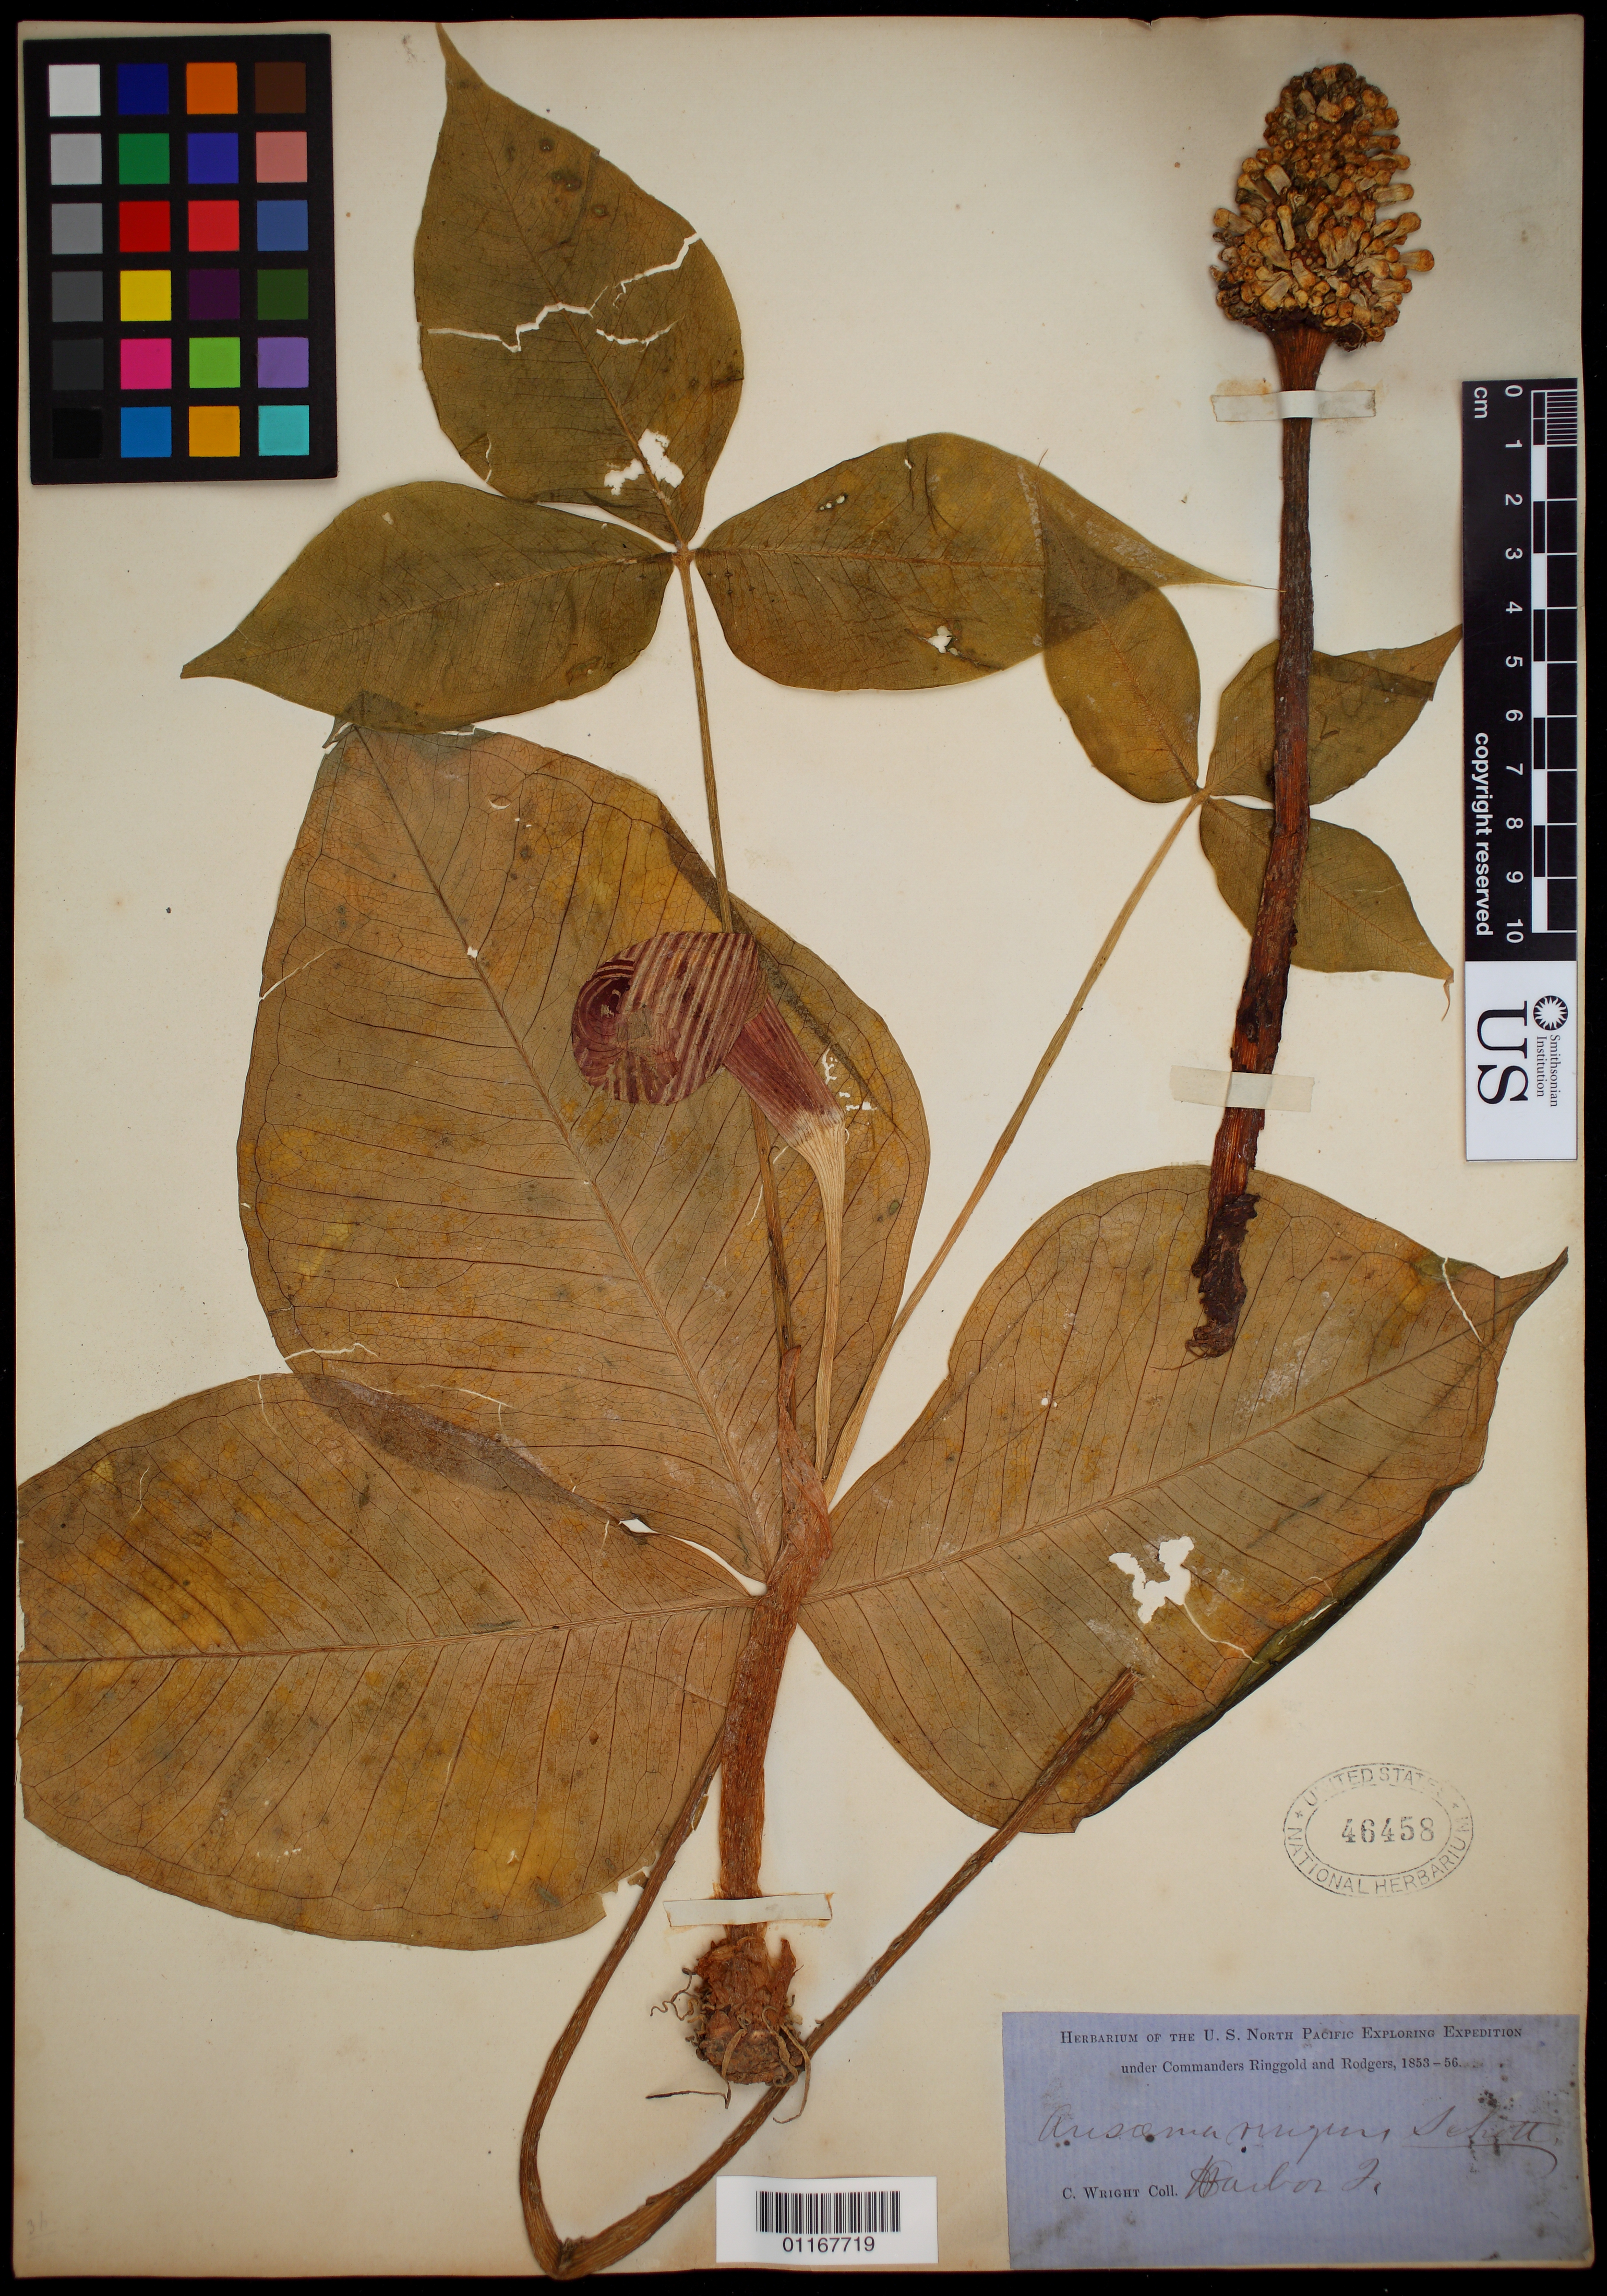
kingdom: Plantae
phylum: Tracheophyta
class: Liliopsida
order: Alismatales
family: Araceae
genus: Arisaema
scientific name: Arisaema ringens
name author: (Thunb.) Schott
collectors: C. Wright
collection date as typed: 1853 to -- --- 1856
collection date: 1853/1856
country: United States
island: Harbor I.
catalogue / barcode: US 46458